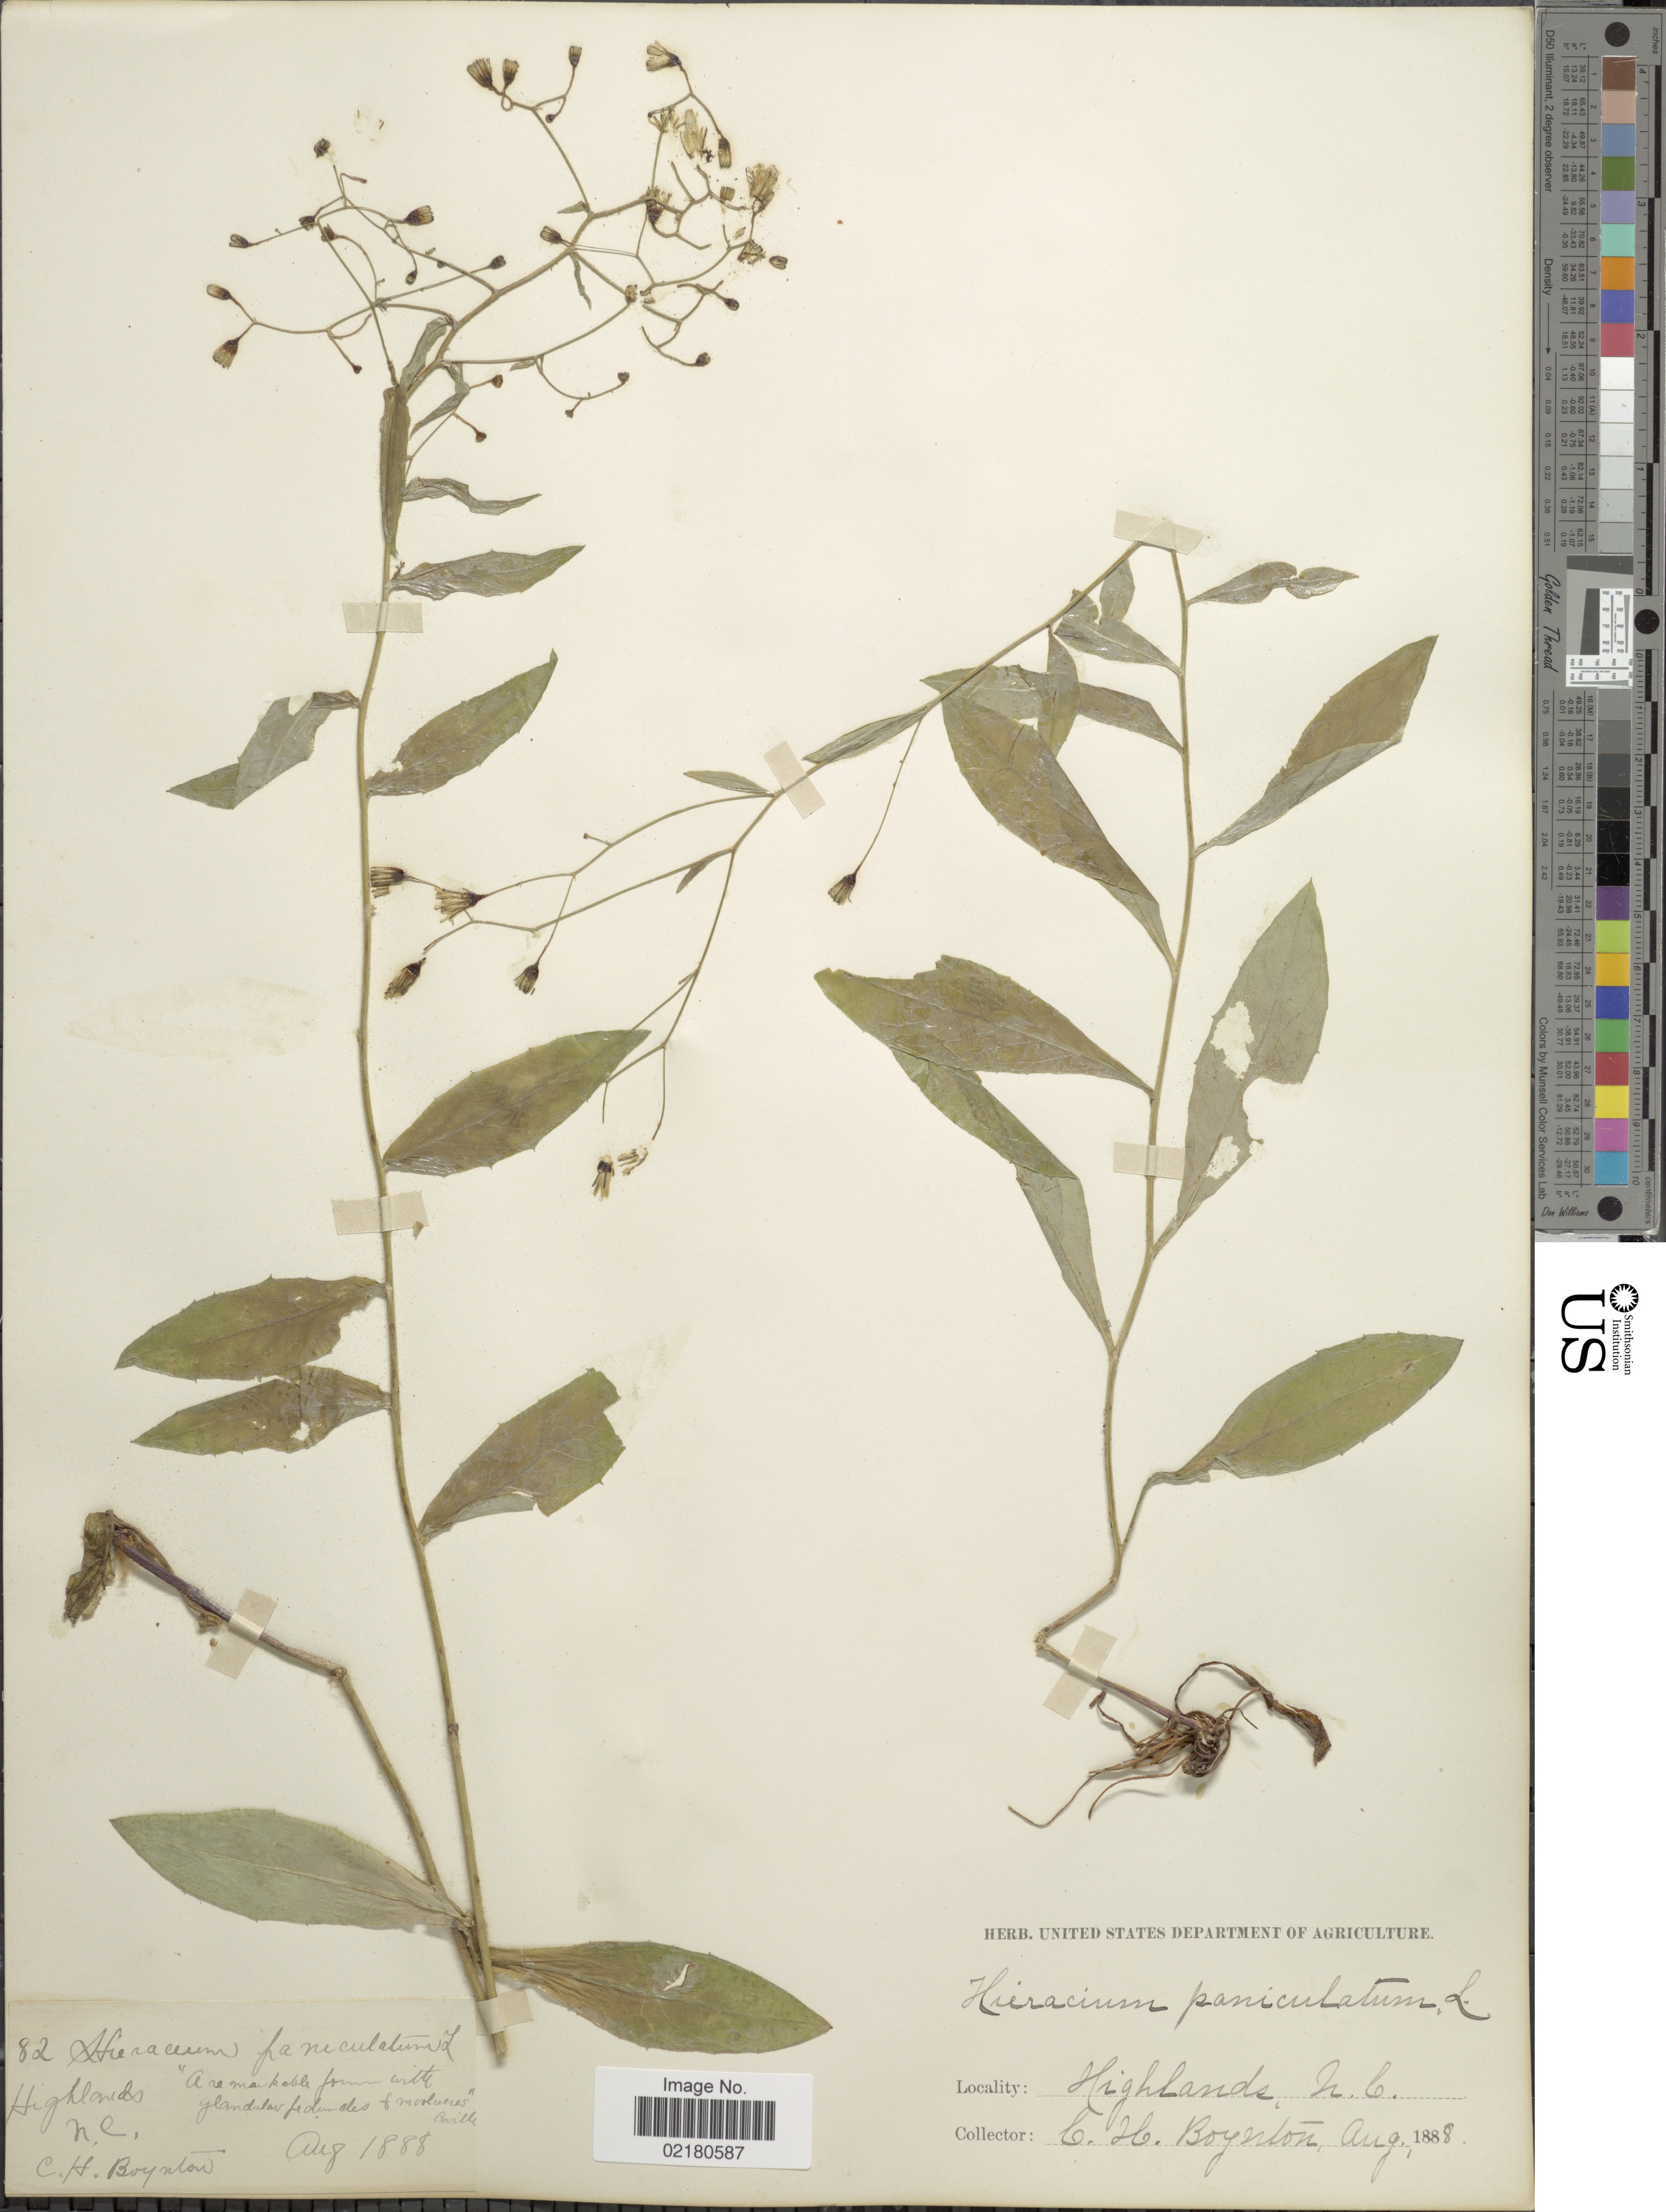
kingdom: Plantae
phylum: Tracheophyta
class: Magnoliopsida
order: Asterales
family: Asteraceae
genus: Hieracium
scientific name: Hieracium paniculatum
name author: L.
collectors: C. Boynton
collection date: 1888-08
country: United States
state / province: North Carolina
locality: Highlands